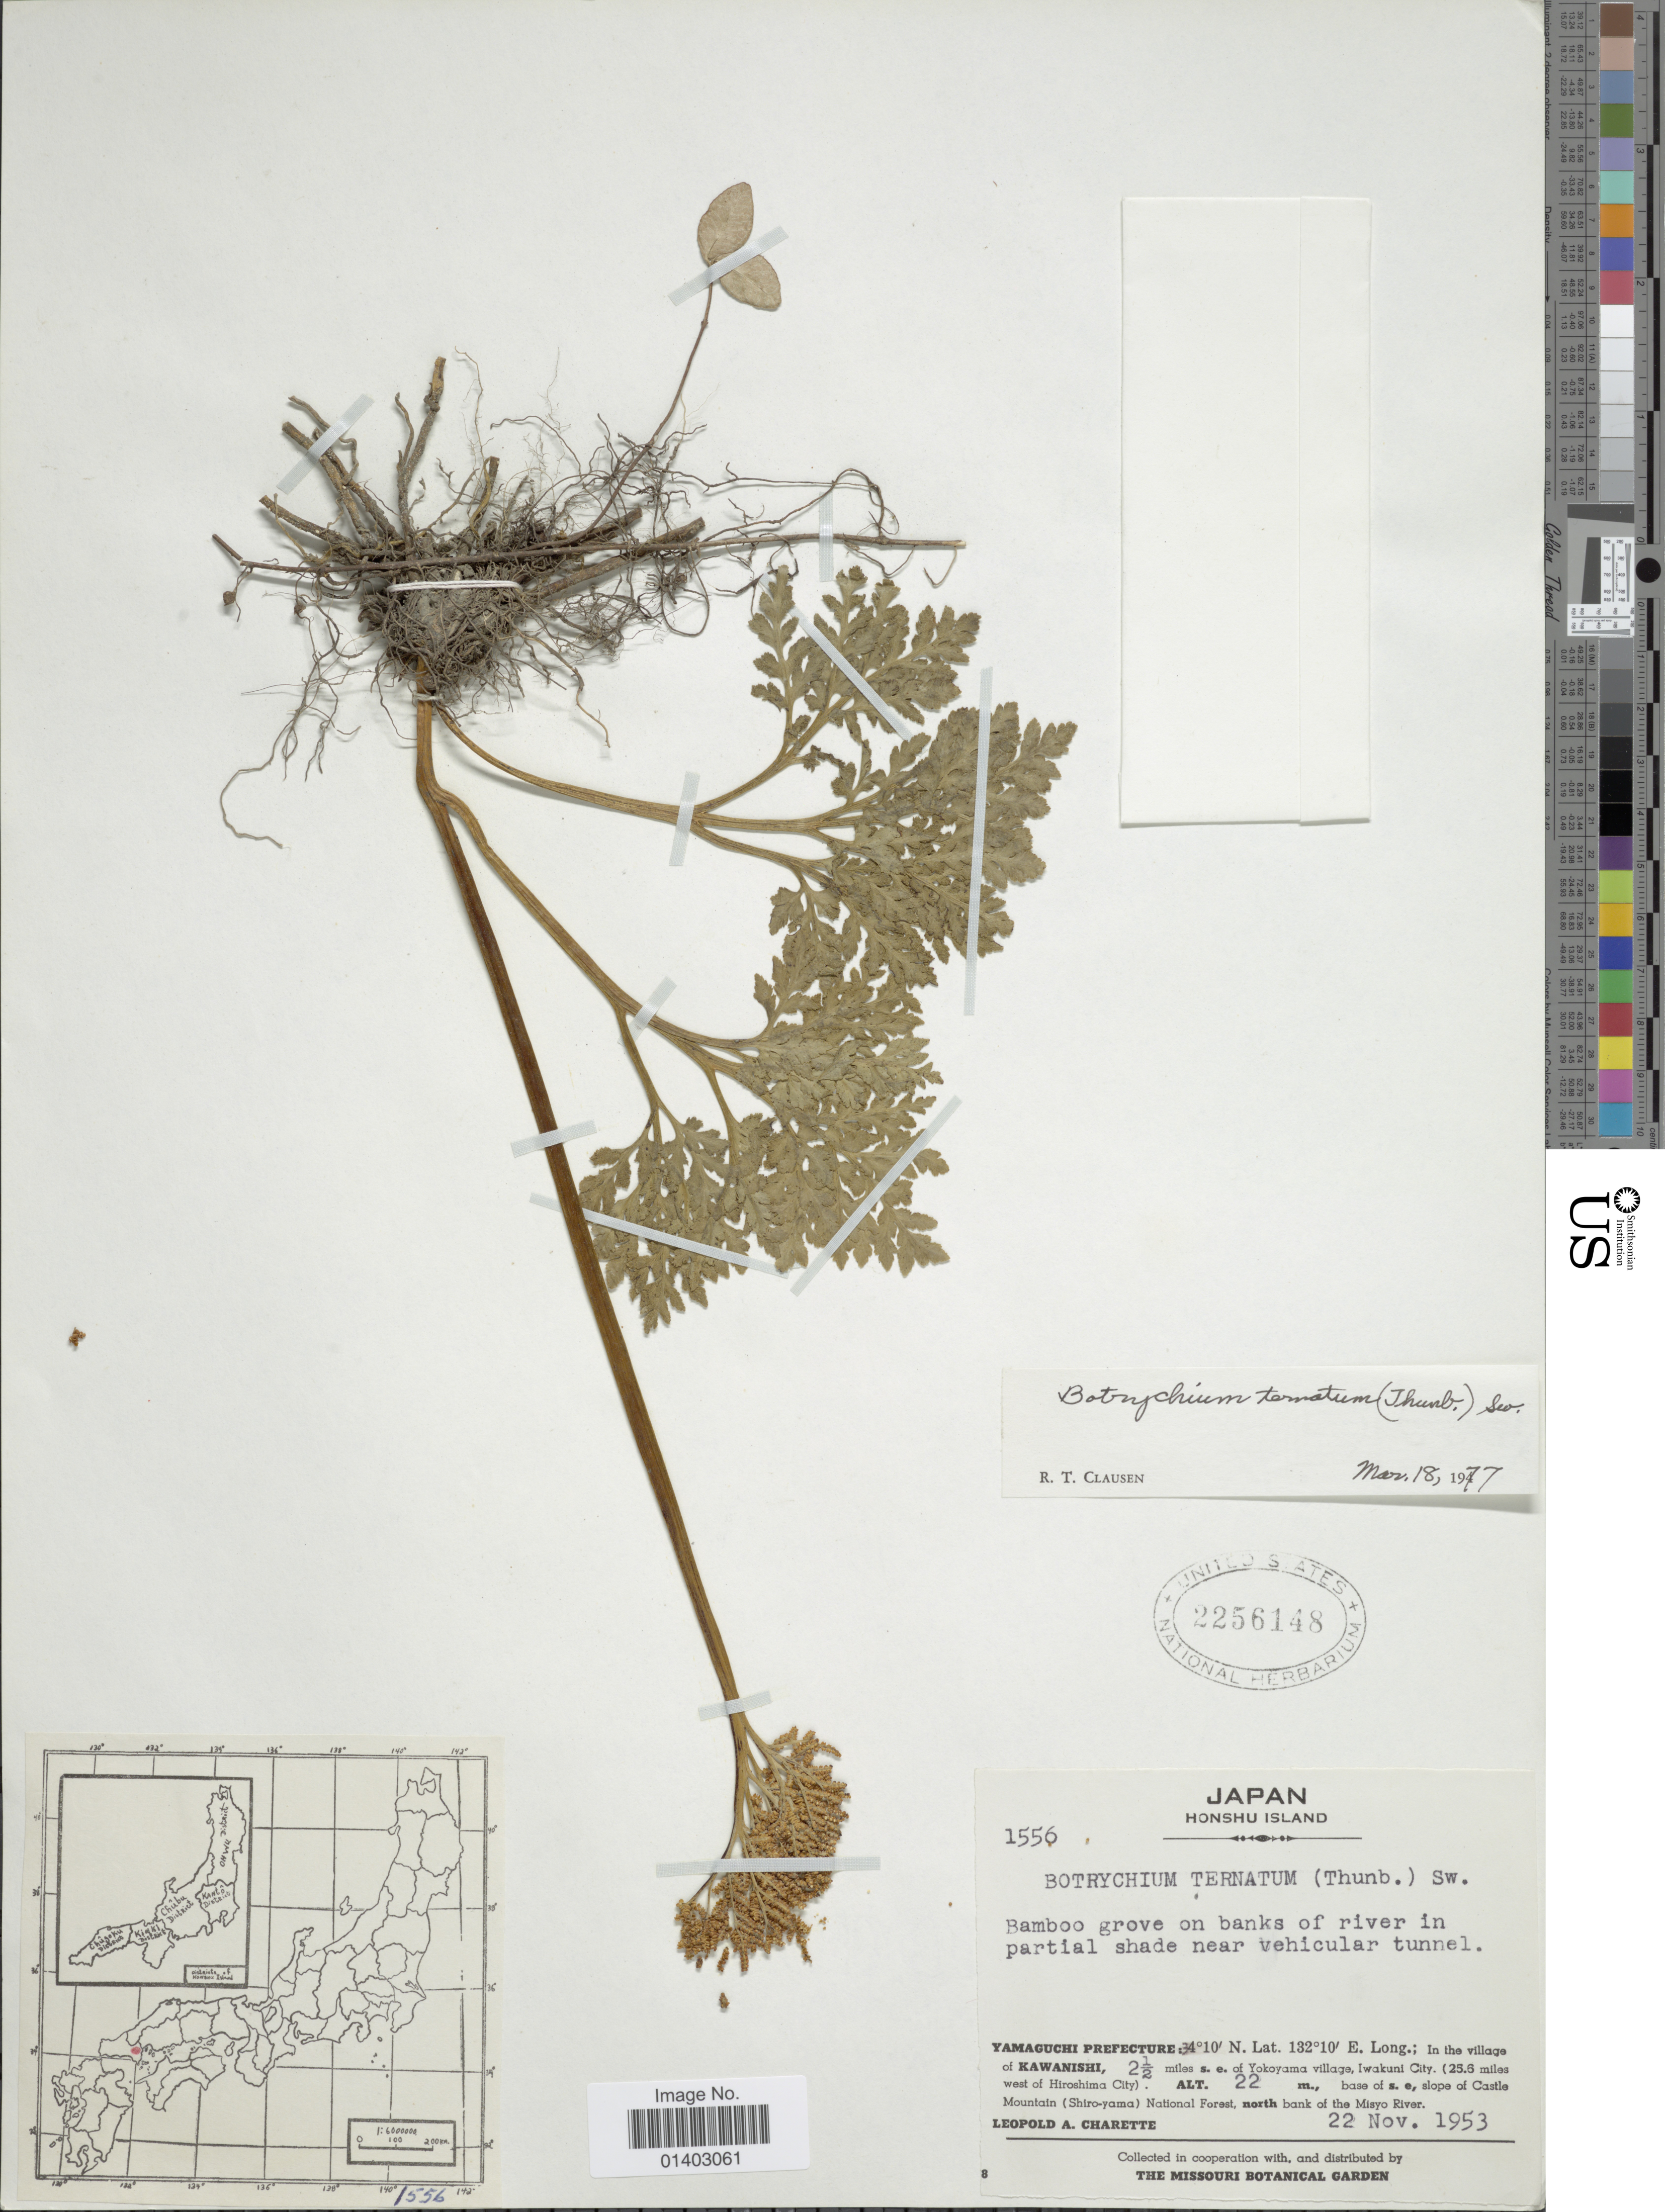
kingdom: Plantae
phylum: Tracheophyta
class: Polypodiopsida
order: Ophioglossales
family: Ophioglossaceae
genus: Botrychium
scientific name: Botrychium ternatum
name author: (Thunb.) Sw.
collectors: L. A. Charette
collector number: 1556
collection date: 1953-11-22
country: Japan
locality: Honshu Island, Yamaguchi Prefecture; In the village of Kawanishi, 2½ miles s.e. of Yokoyama village, Iwakuni City. (25.6 miles west of Hiroshima City), base of s.e. slope of Castle Mountain (Shiro-yama) National Forest, north bank of the Misyo River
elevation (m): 22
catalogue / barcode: US 2256148